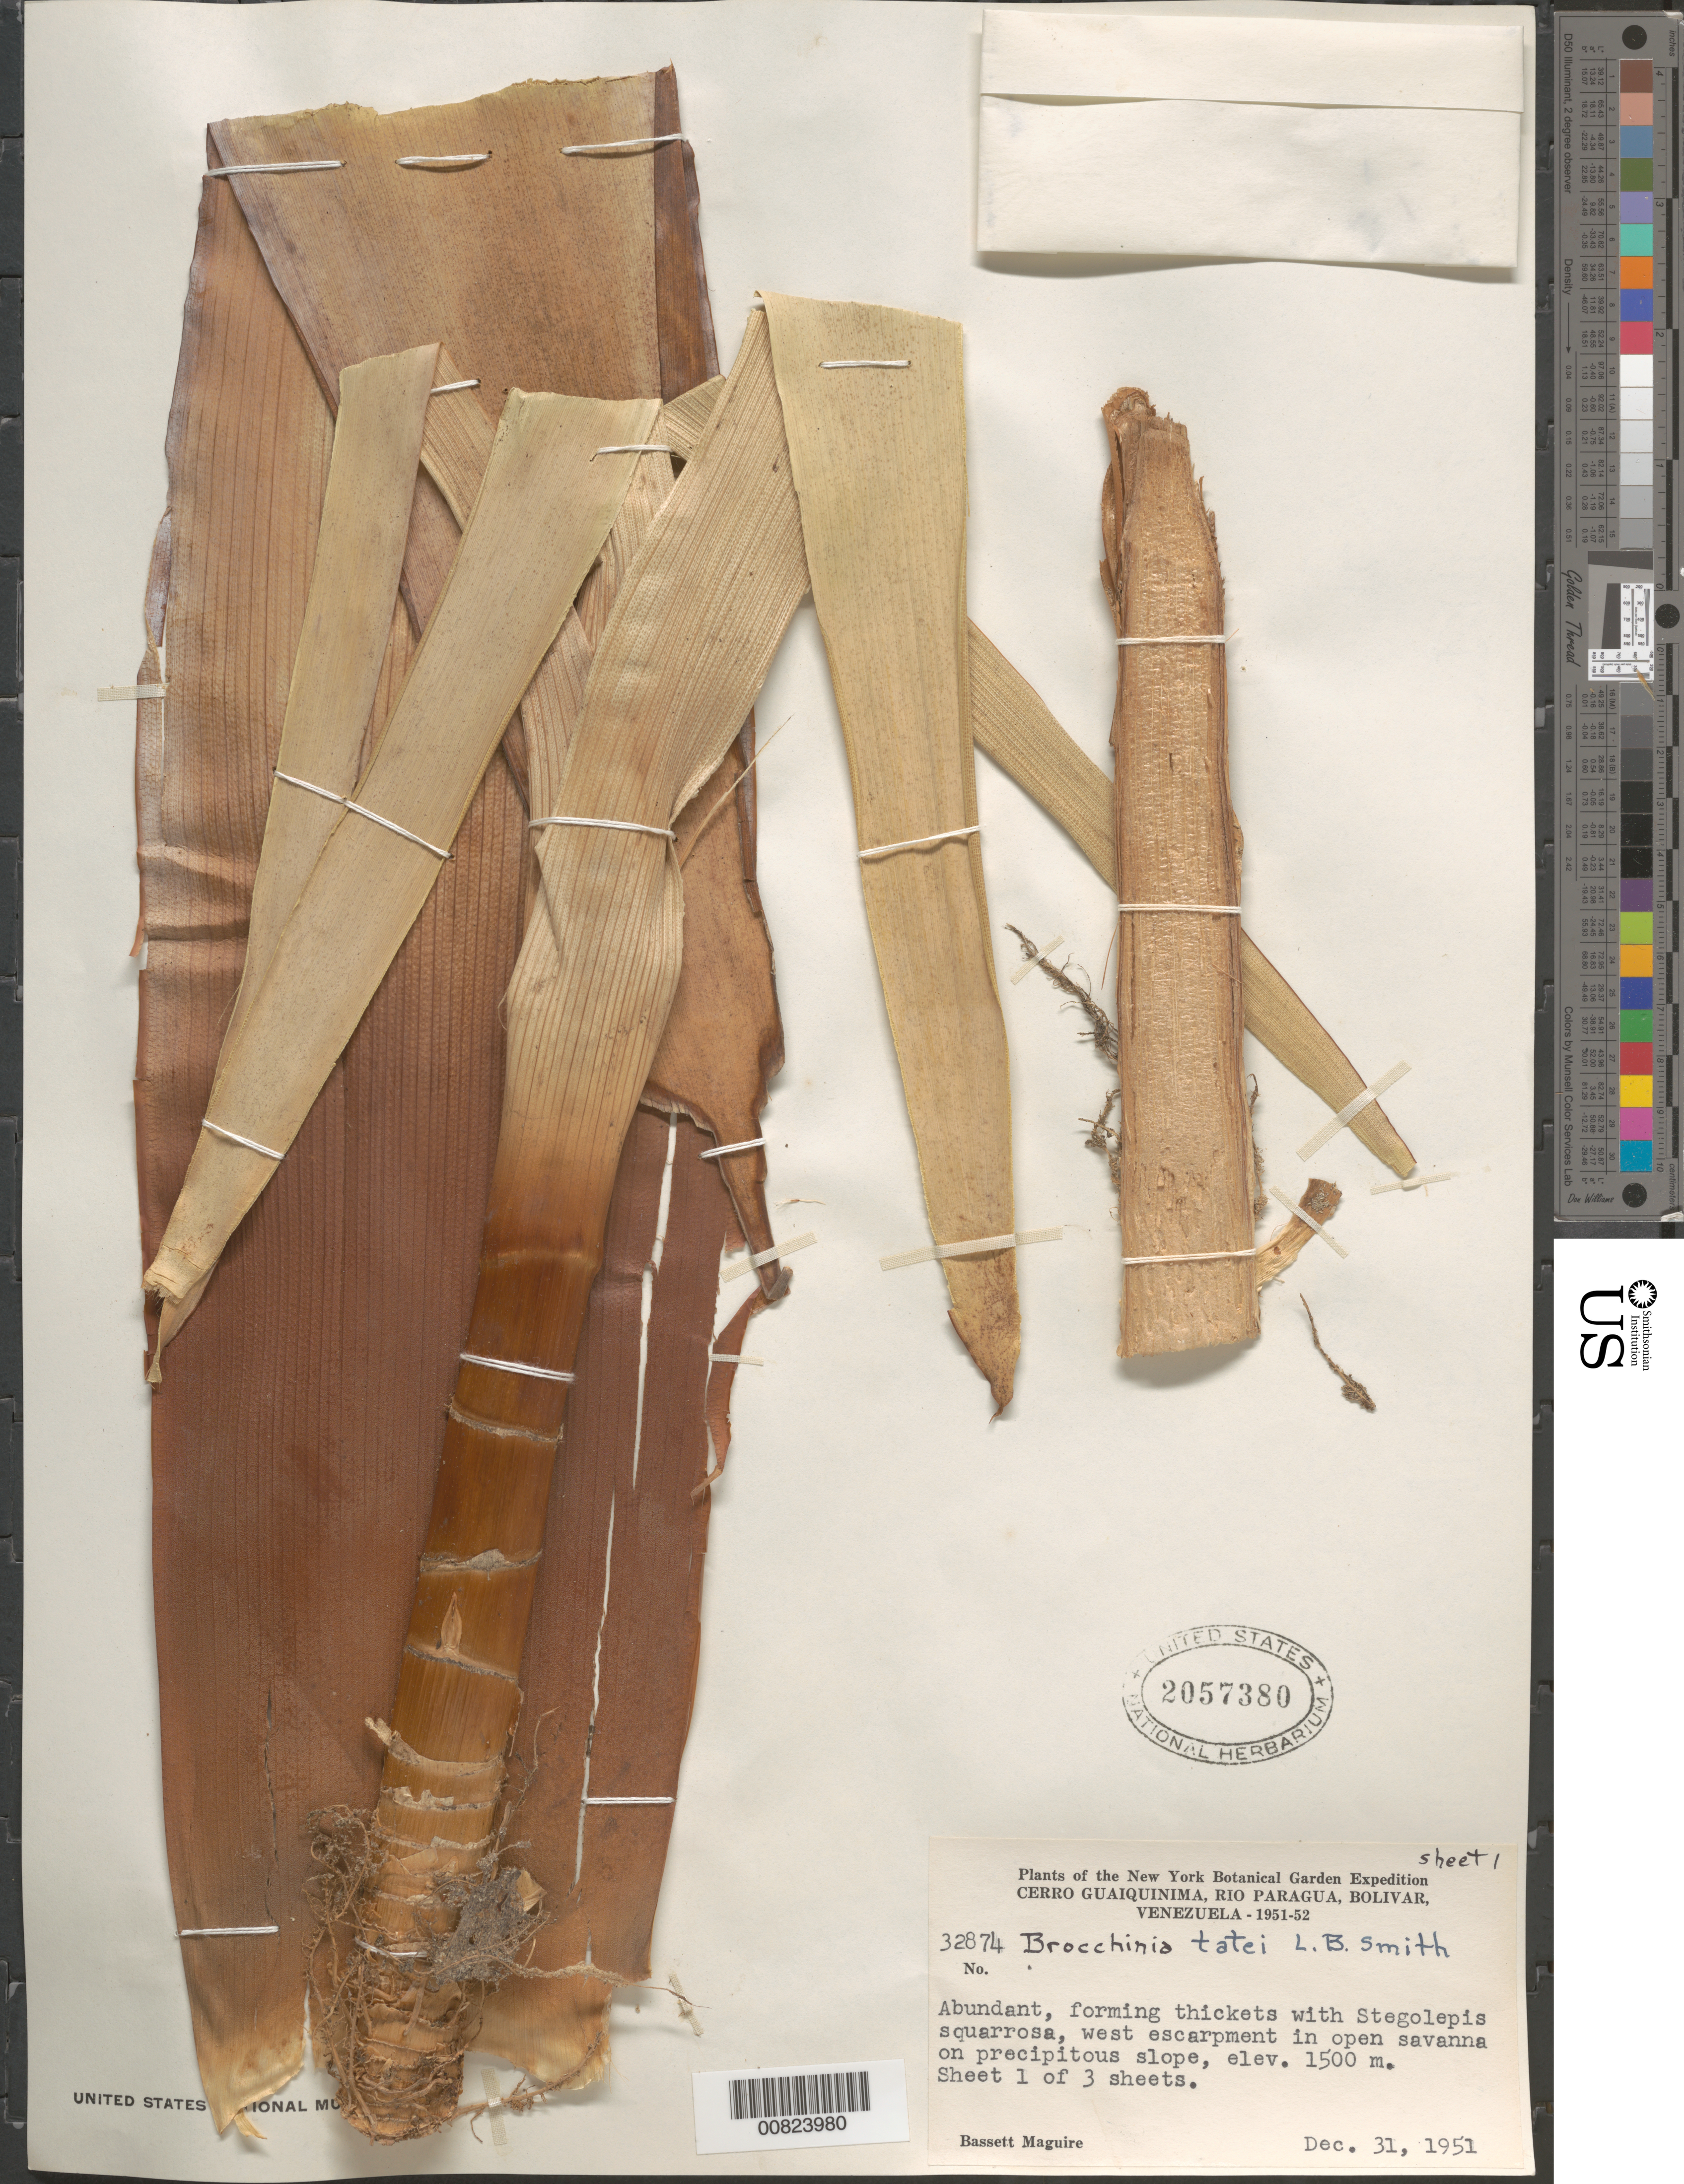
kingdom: Plantae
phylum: Tracheophyta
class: Liliopsida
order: Poales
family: Bromeliaceae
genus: Brocchinia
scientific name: Brocchinia tatei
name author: L.B. Sm.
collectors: B. Maguire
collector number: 32874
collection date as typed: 31-Dec-51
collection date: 1951-12-31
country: Venezuela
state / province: Bolívar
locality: Cerro Guaiquinima, Río Paragua, below rim at west escarpment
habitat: Open savanna on precipitous slope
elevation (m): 1500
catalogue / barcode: US 2057380